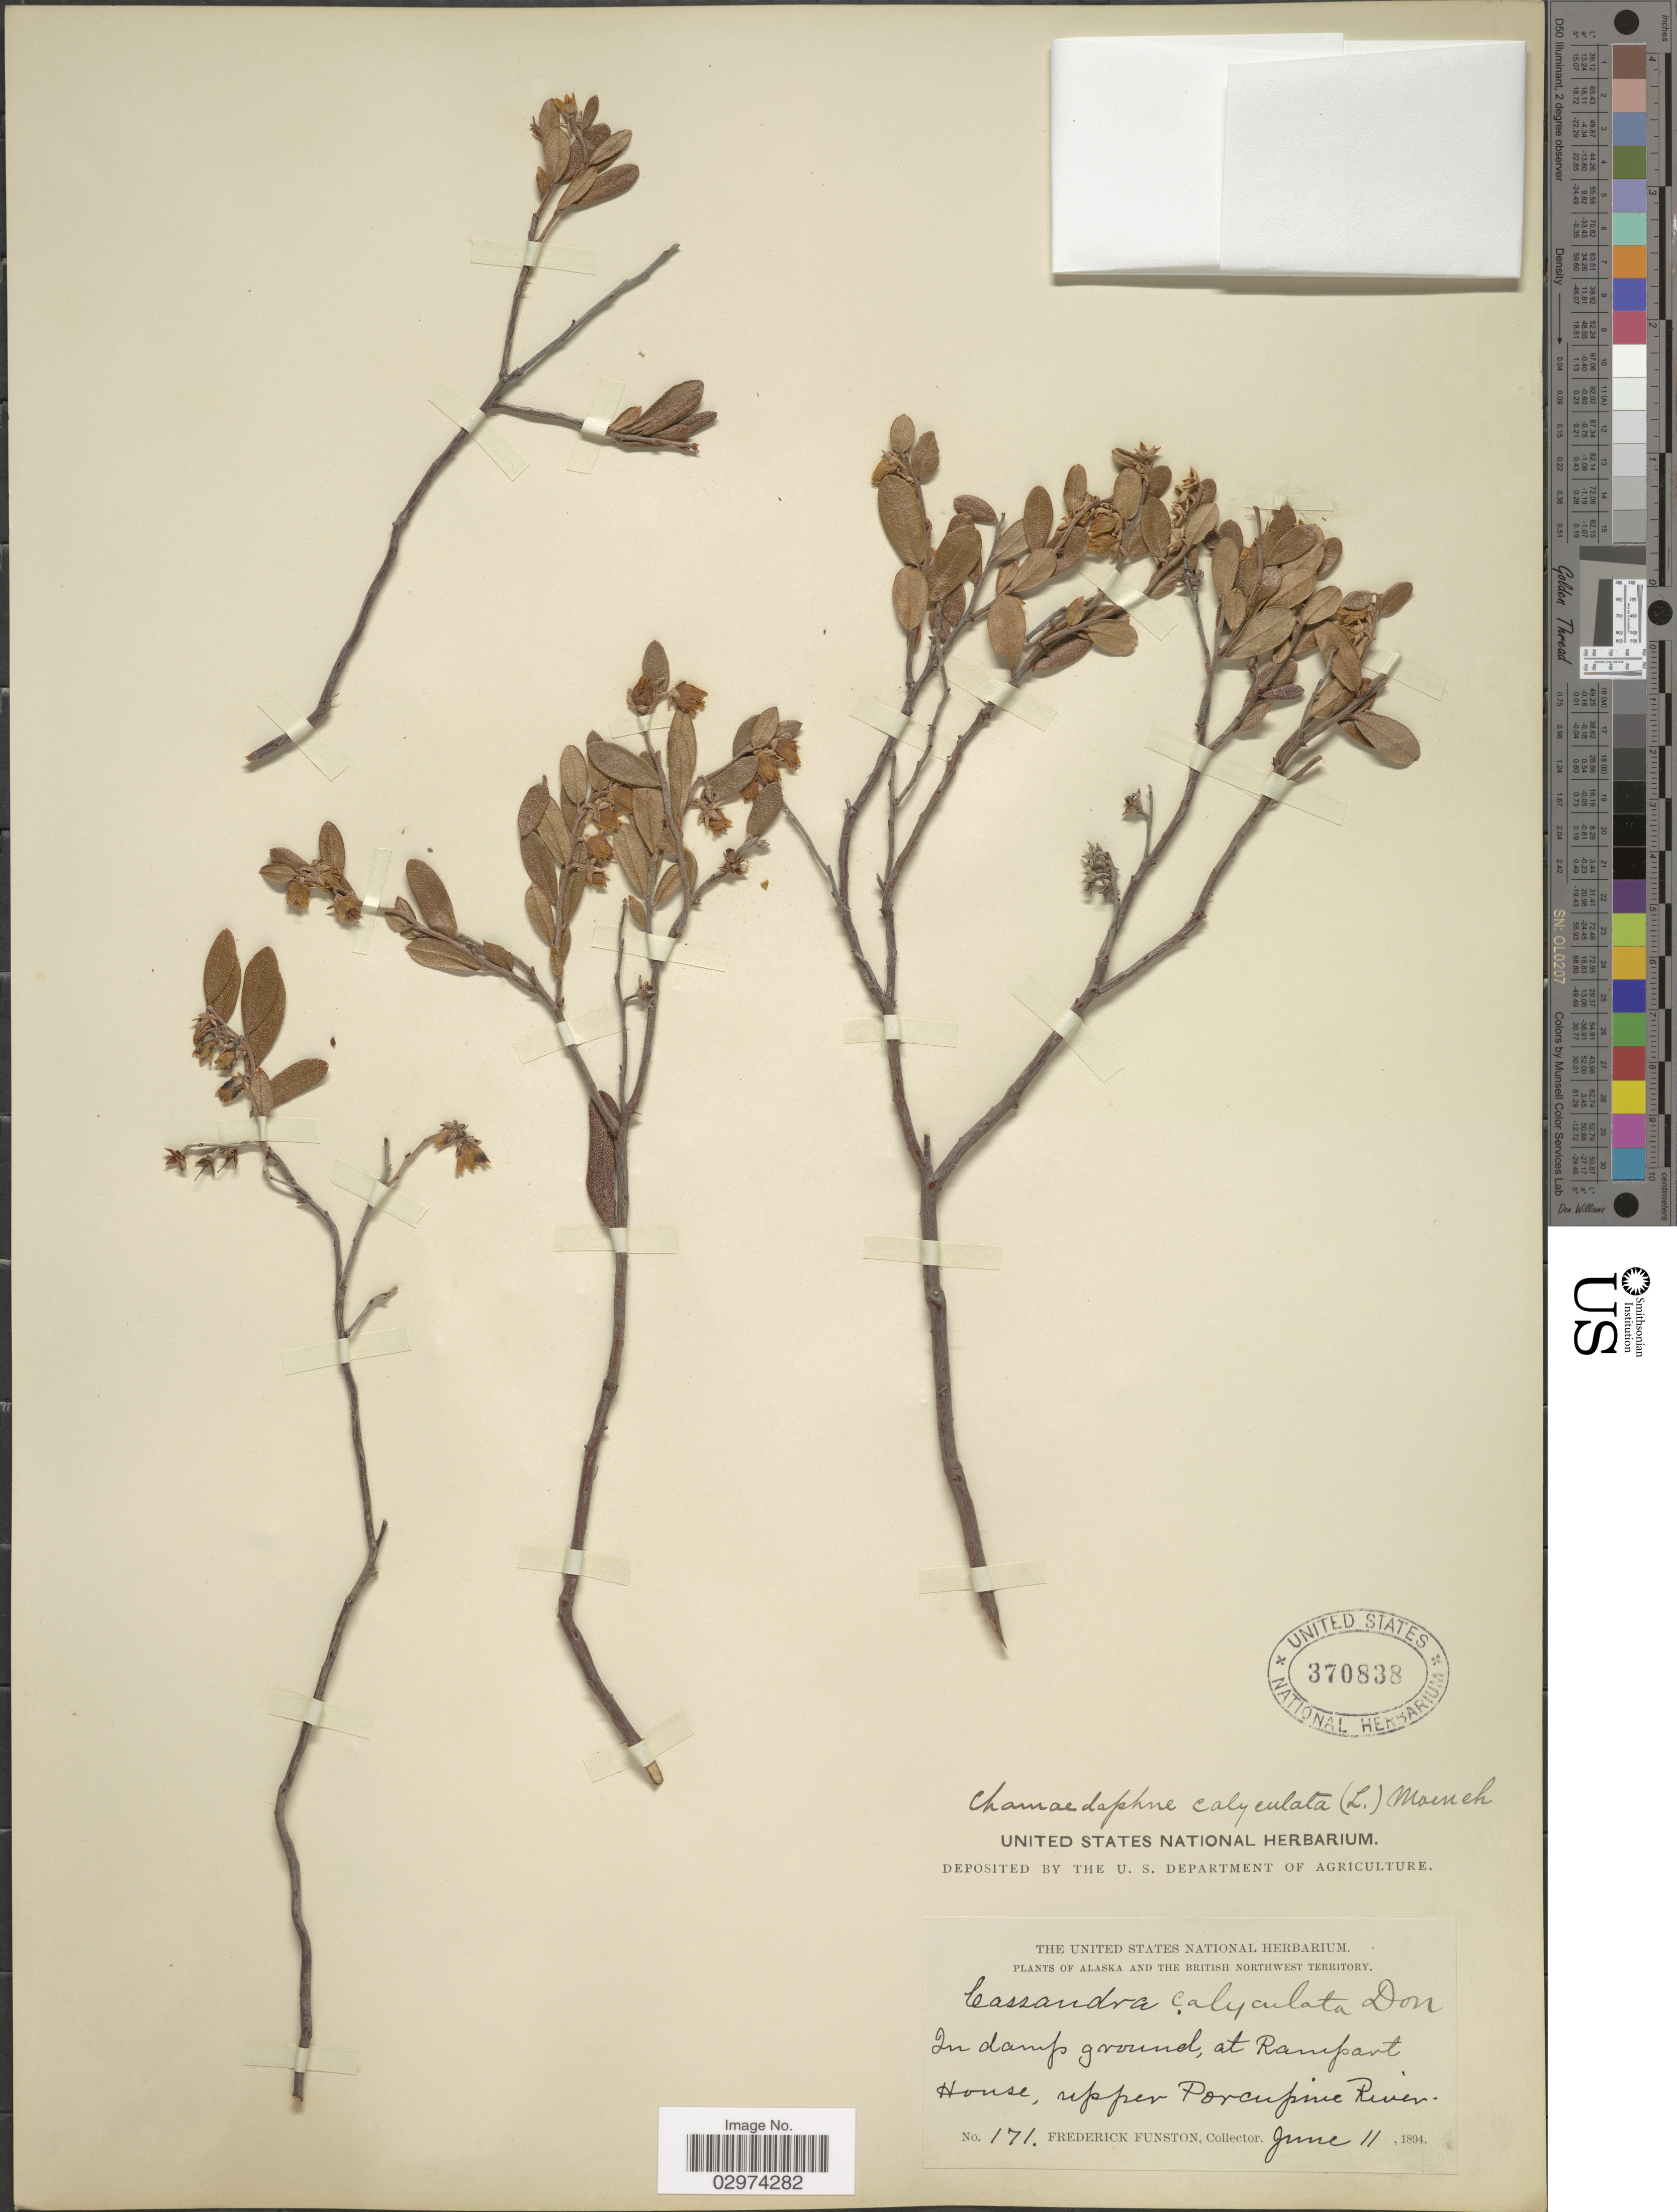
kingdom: Plantae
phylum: Tracheophyta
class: Magnoliopsida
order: Ericales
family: Ericaceae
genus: Chamaedaphne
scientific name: Chamaedaphne calyculata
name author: (L.) Moench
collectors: F. Funston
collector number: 171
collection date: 1894-06-11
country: Canada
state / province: Yukon Territory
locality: Alaska and the British Northwest Territory. At Rampart House, upper Porcupine River.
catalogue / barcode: US 370838